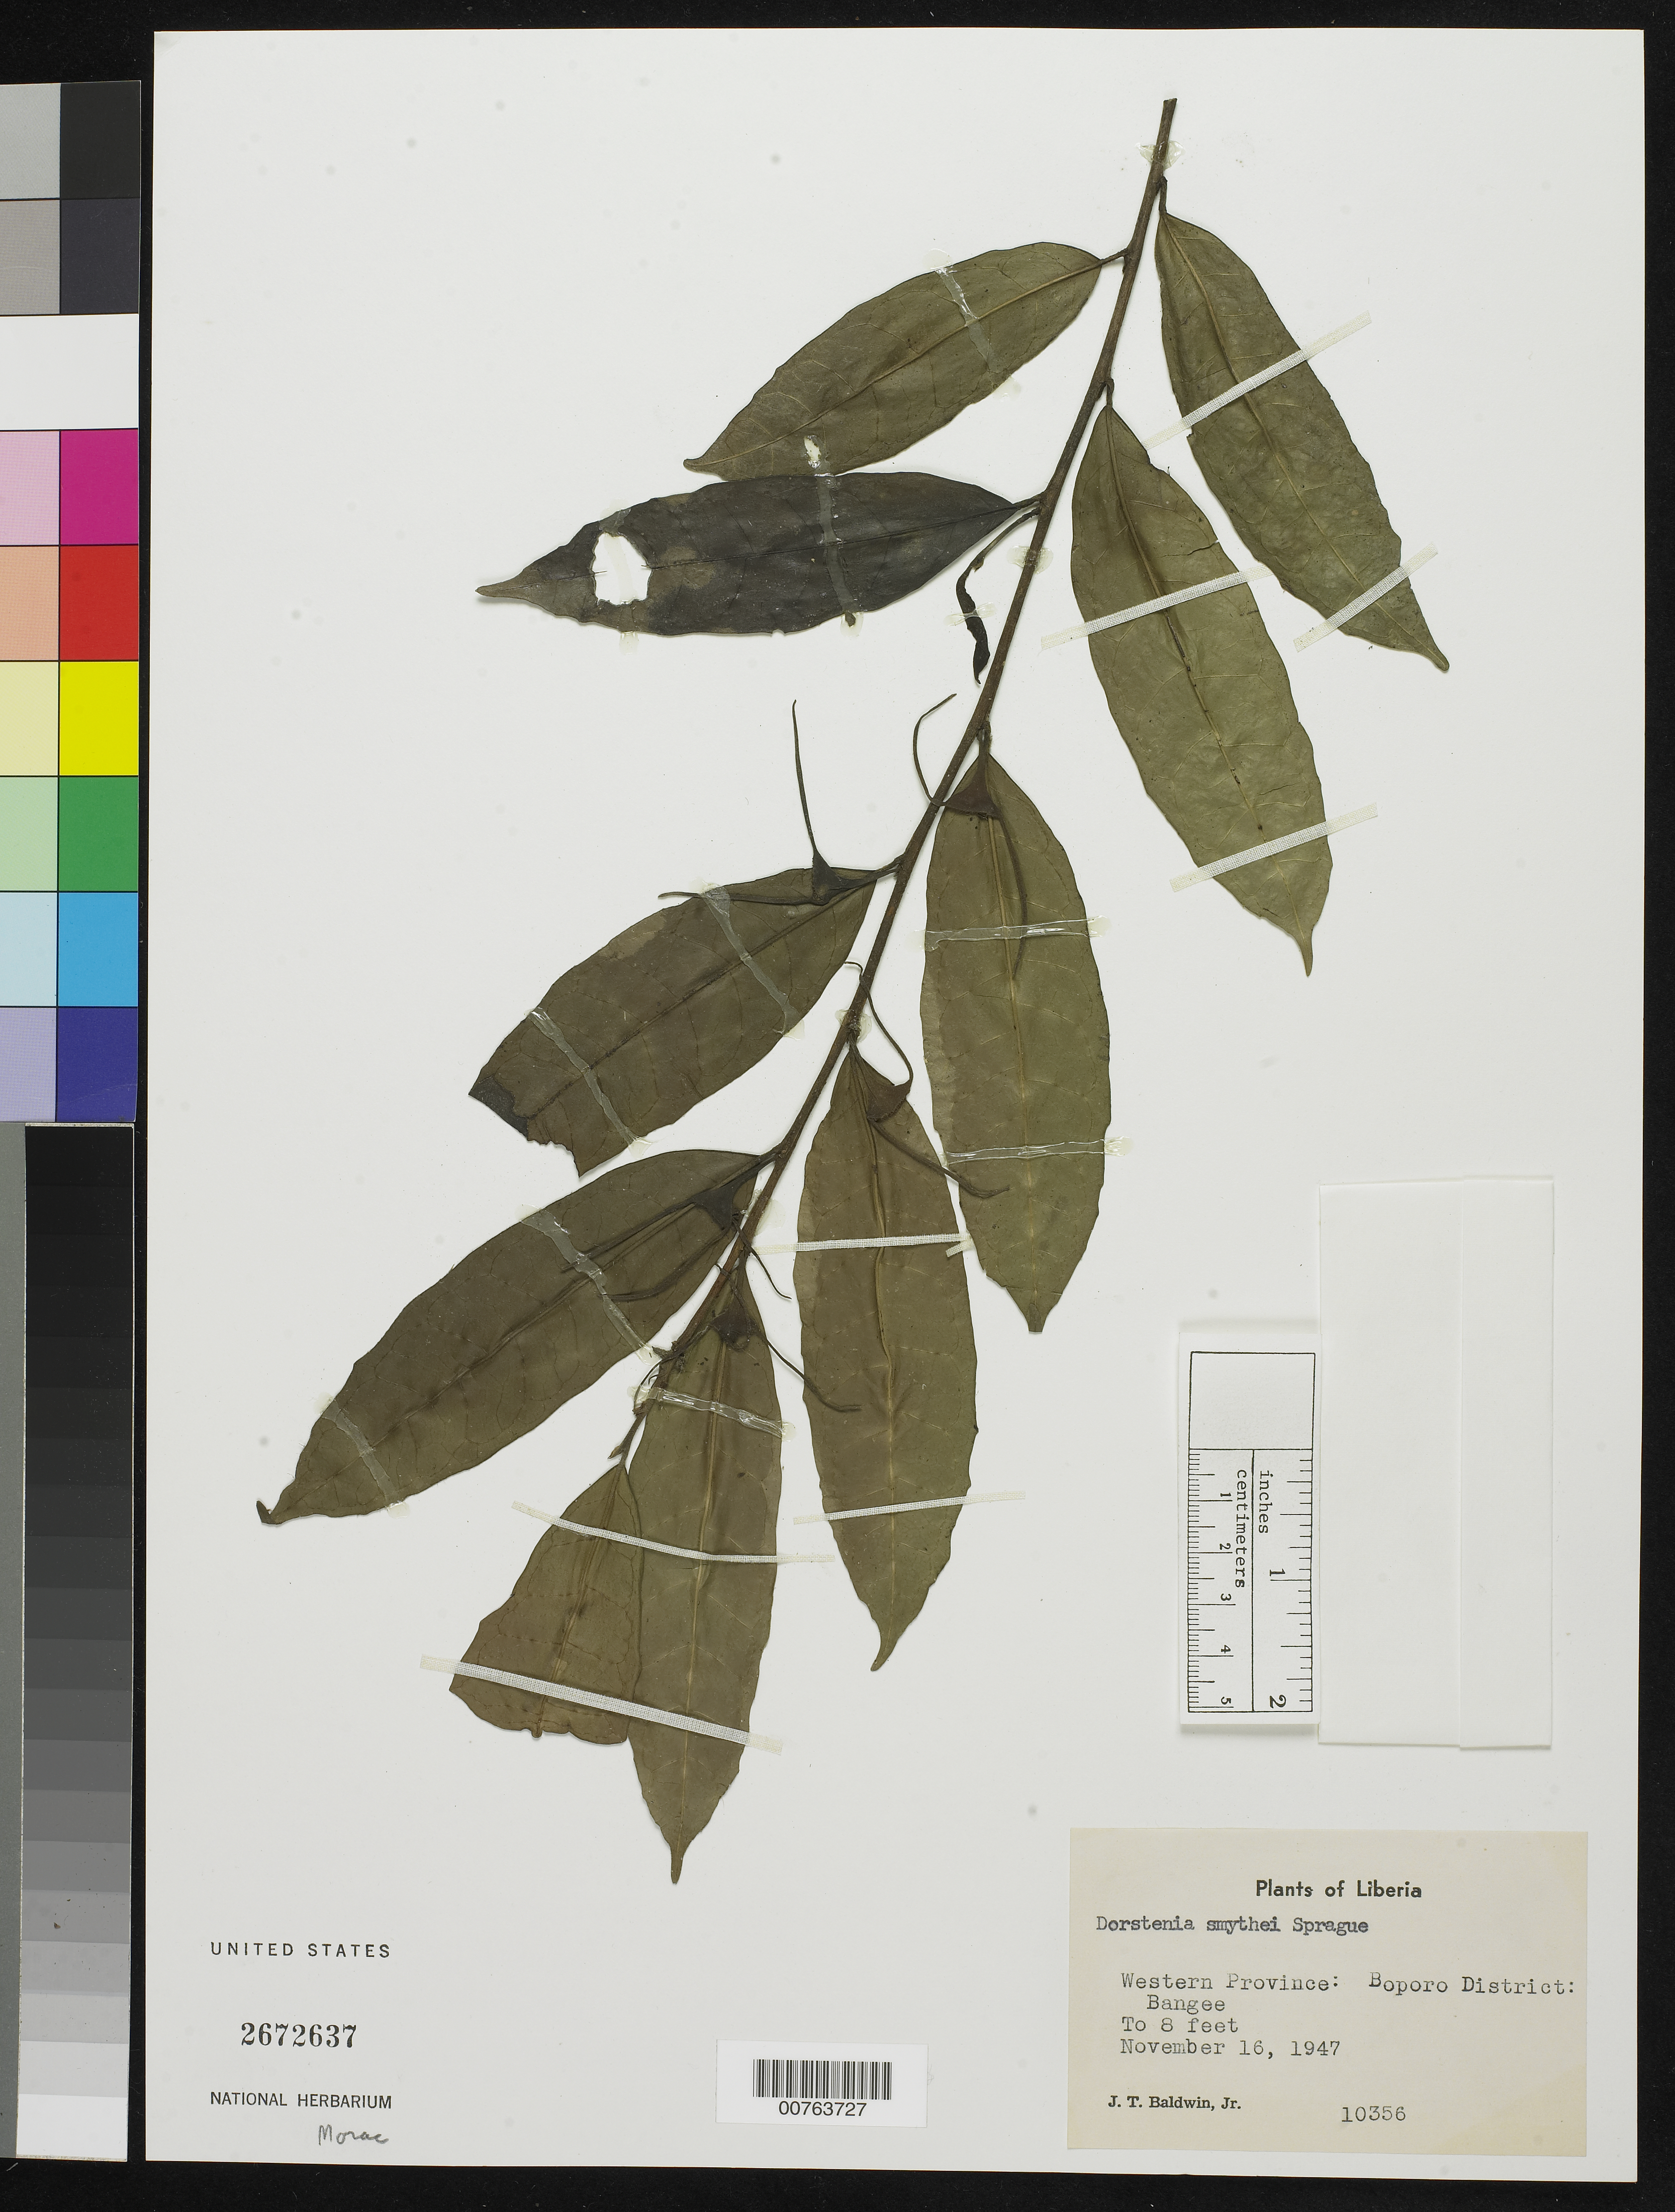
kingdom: Plantae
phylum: Tracheophyta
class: Magnoliopsida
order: Rosales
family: Moraceae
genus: Hijmania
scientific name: Hijmania turbinata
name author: (Engl.) M.D.M. Vianna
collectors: J. T. Baldwin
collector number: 10356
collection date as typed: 16 Nov 1947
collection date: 1947-11-16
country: Liberia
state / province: Gbarpolu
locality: Western Province: Boporo District, Bangee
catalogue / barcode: US 2672637